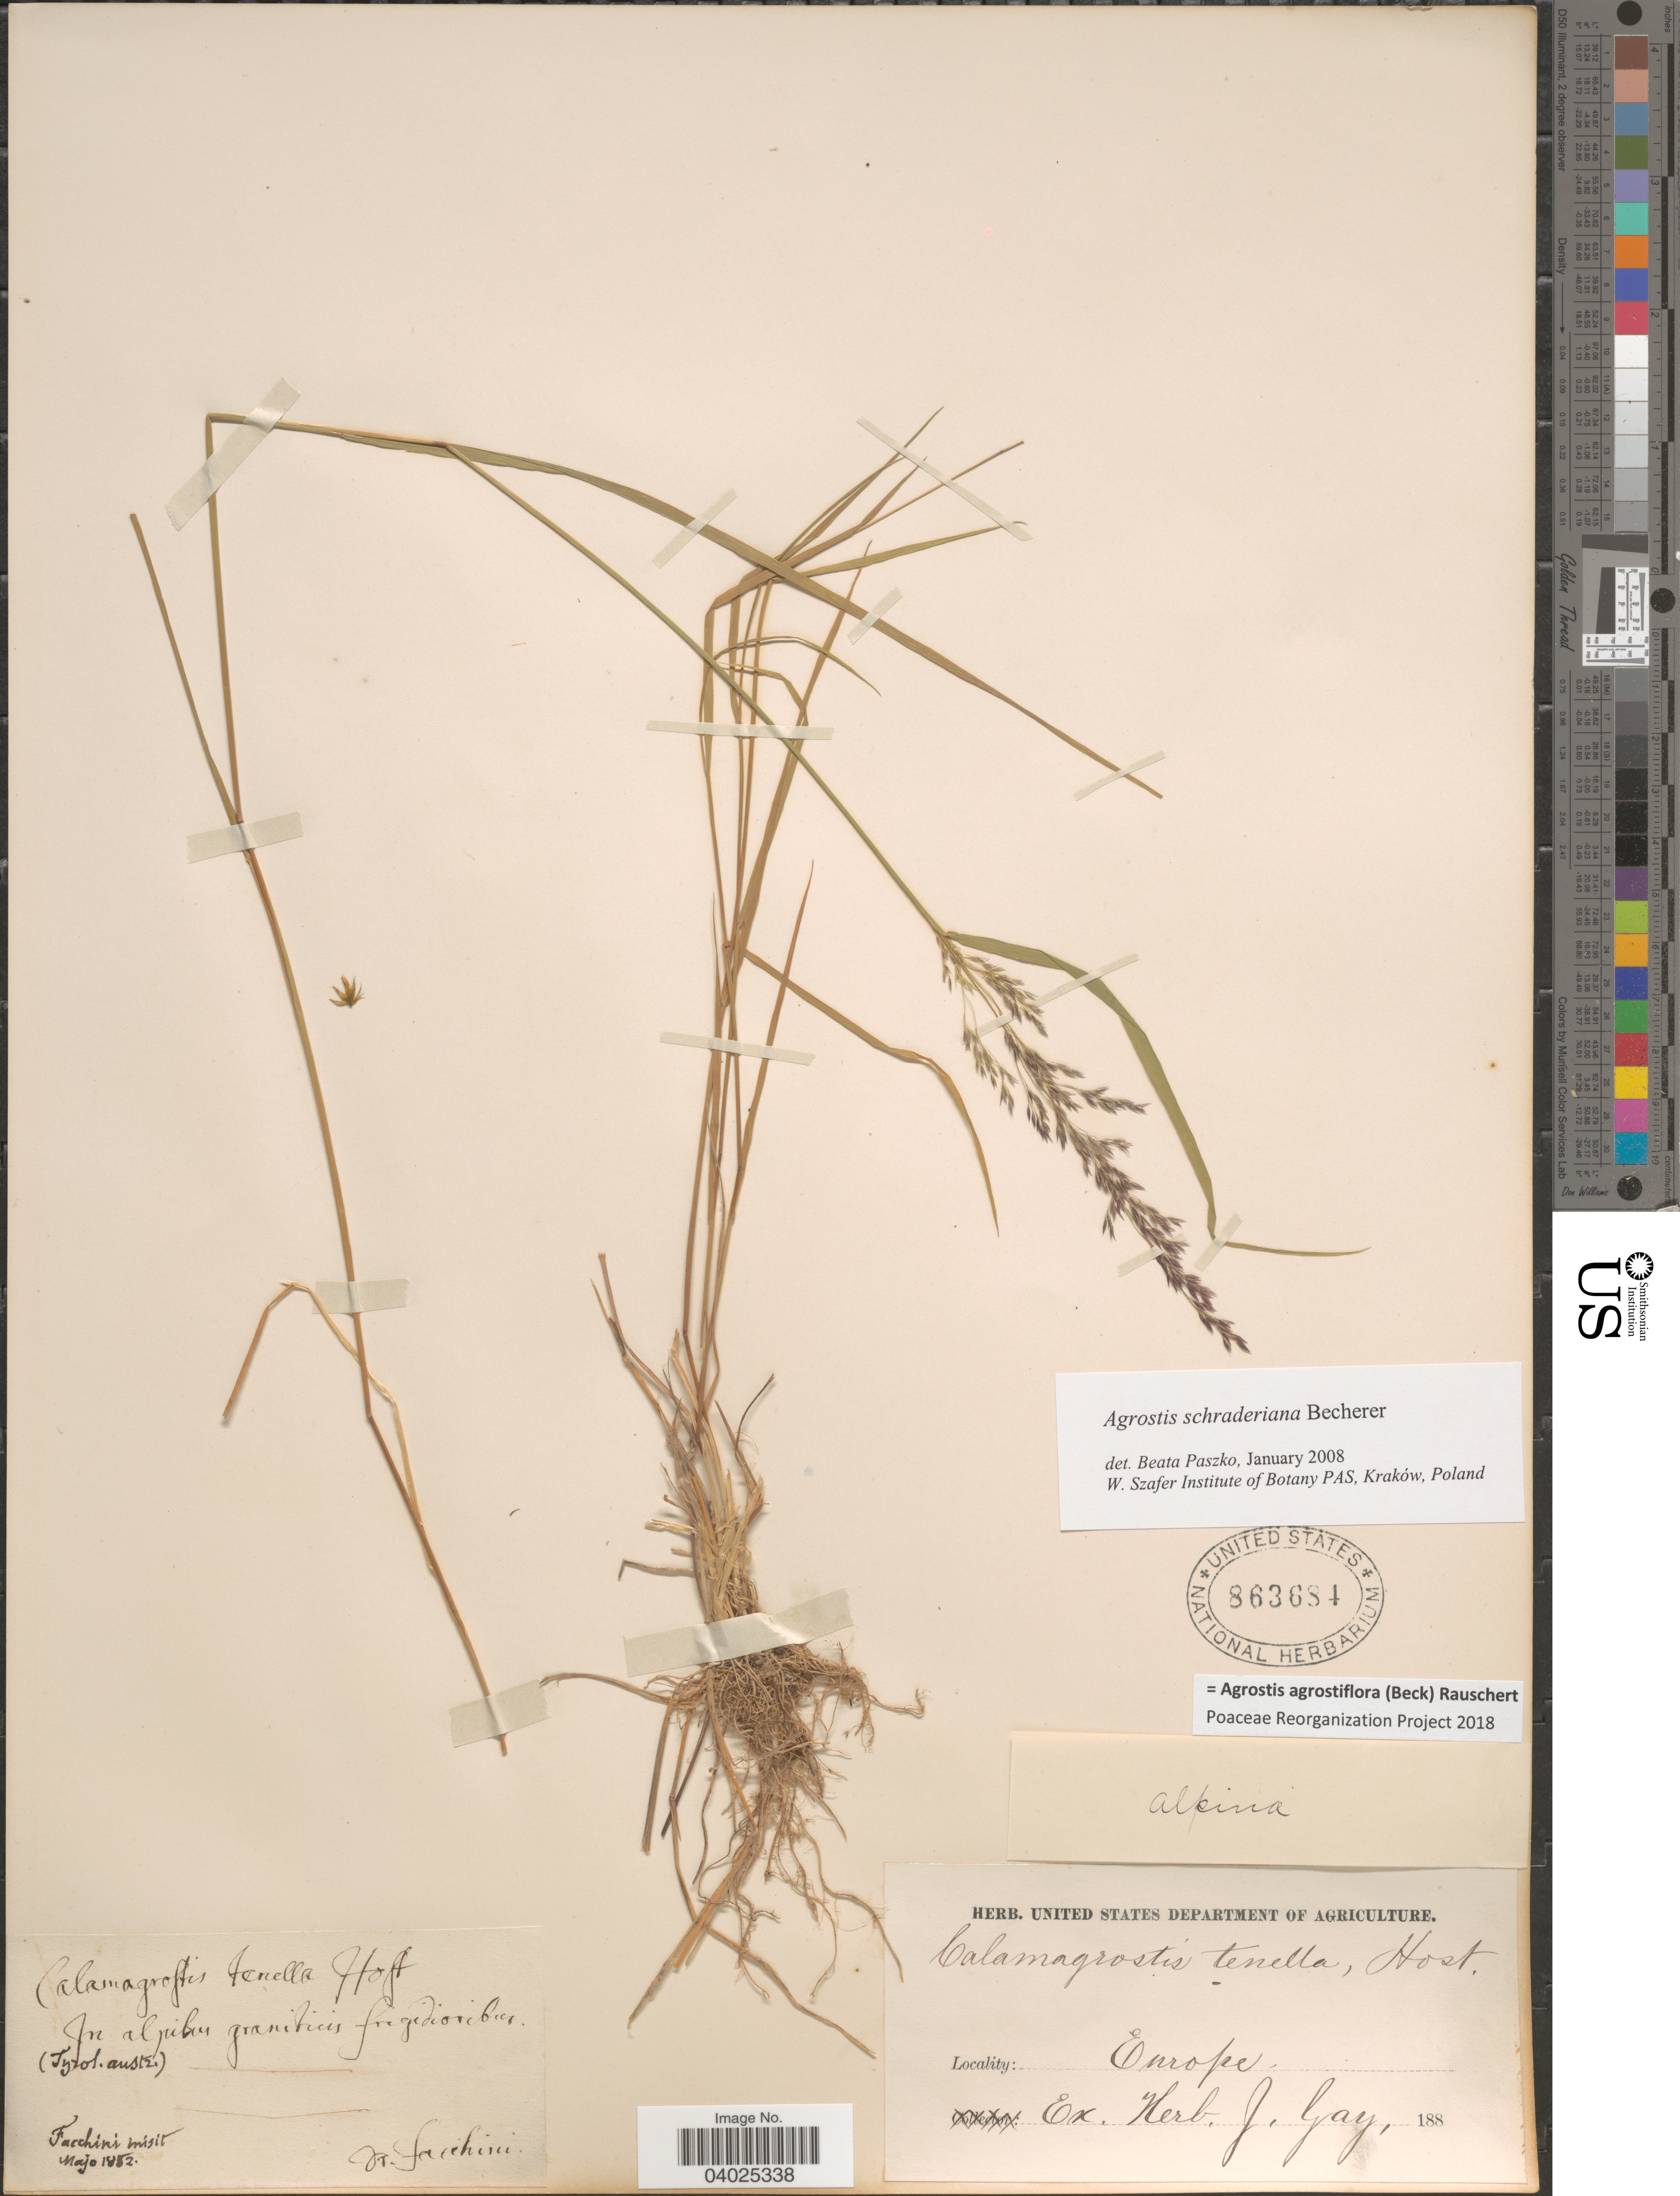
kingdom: Plantae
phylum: Tracheophyta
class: Liliopsida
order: Poales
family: Poaceae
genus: Agrostis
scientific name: Agrostis agrostiflora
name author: (Beck) Rauschert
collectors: Facchini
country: Austria / Italy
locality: In alpibus graniticis frigidioribus. (Tyrol. austr.). Europe.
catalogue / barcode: US 863684